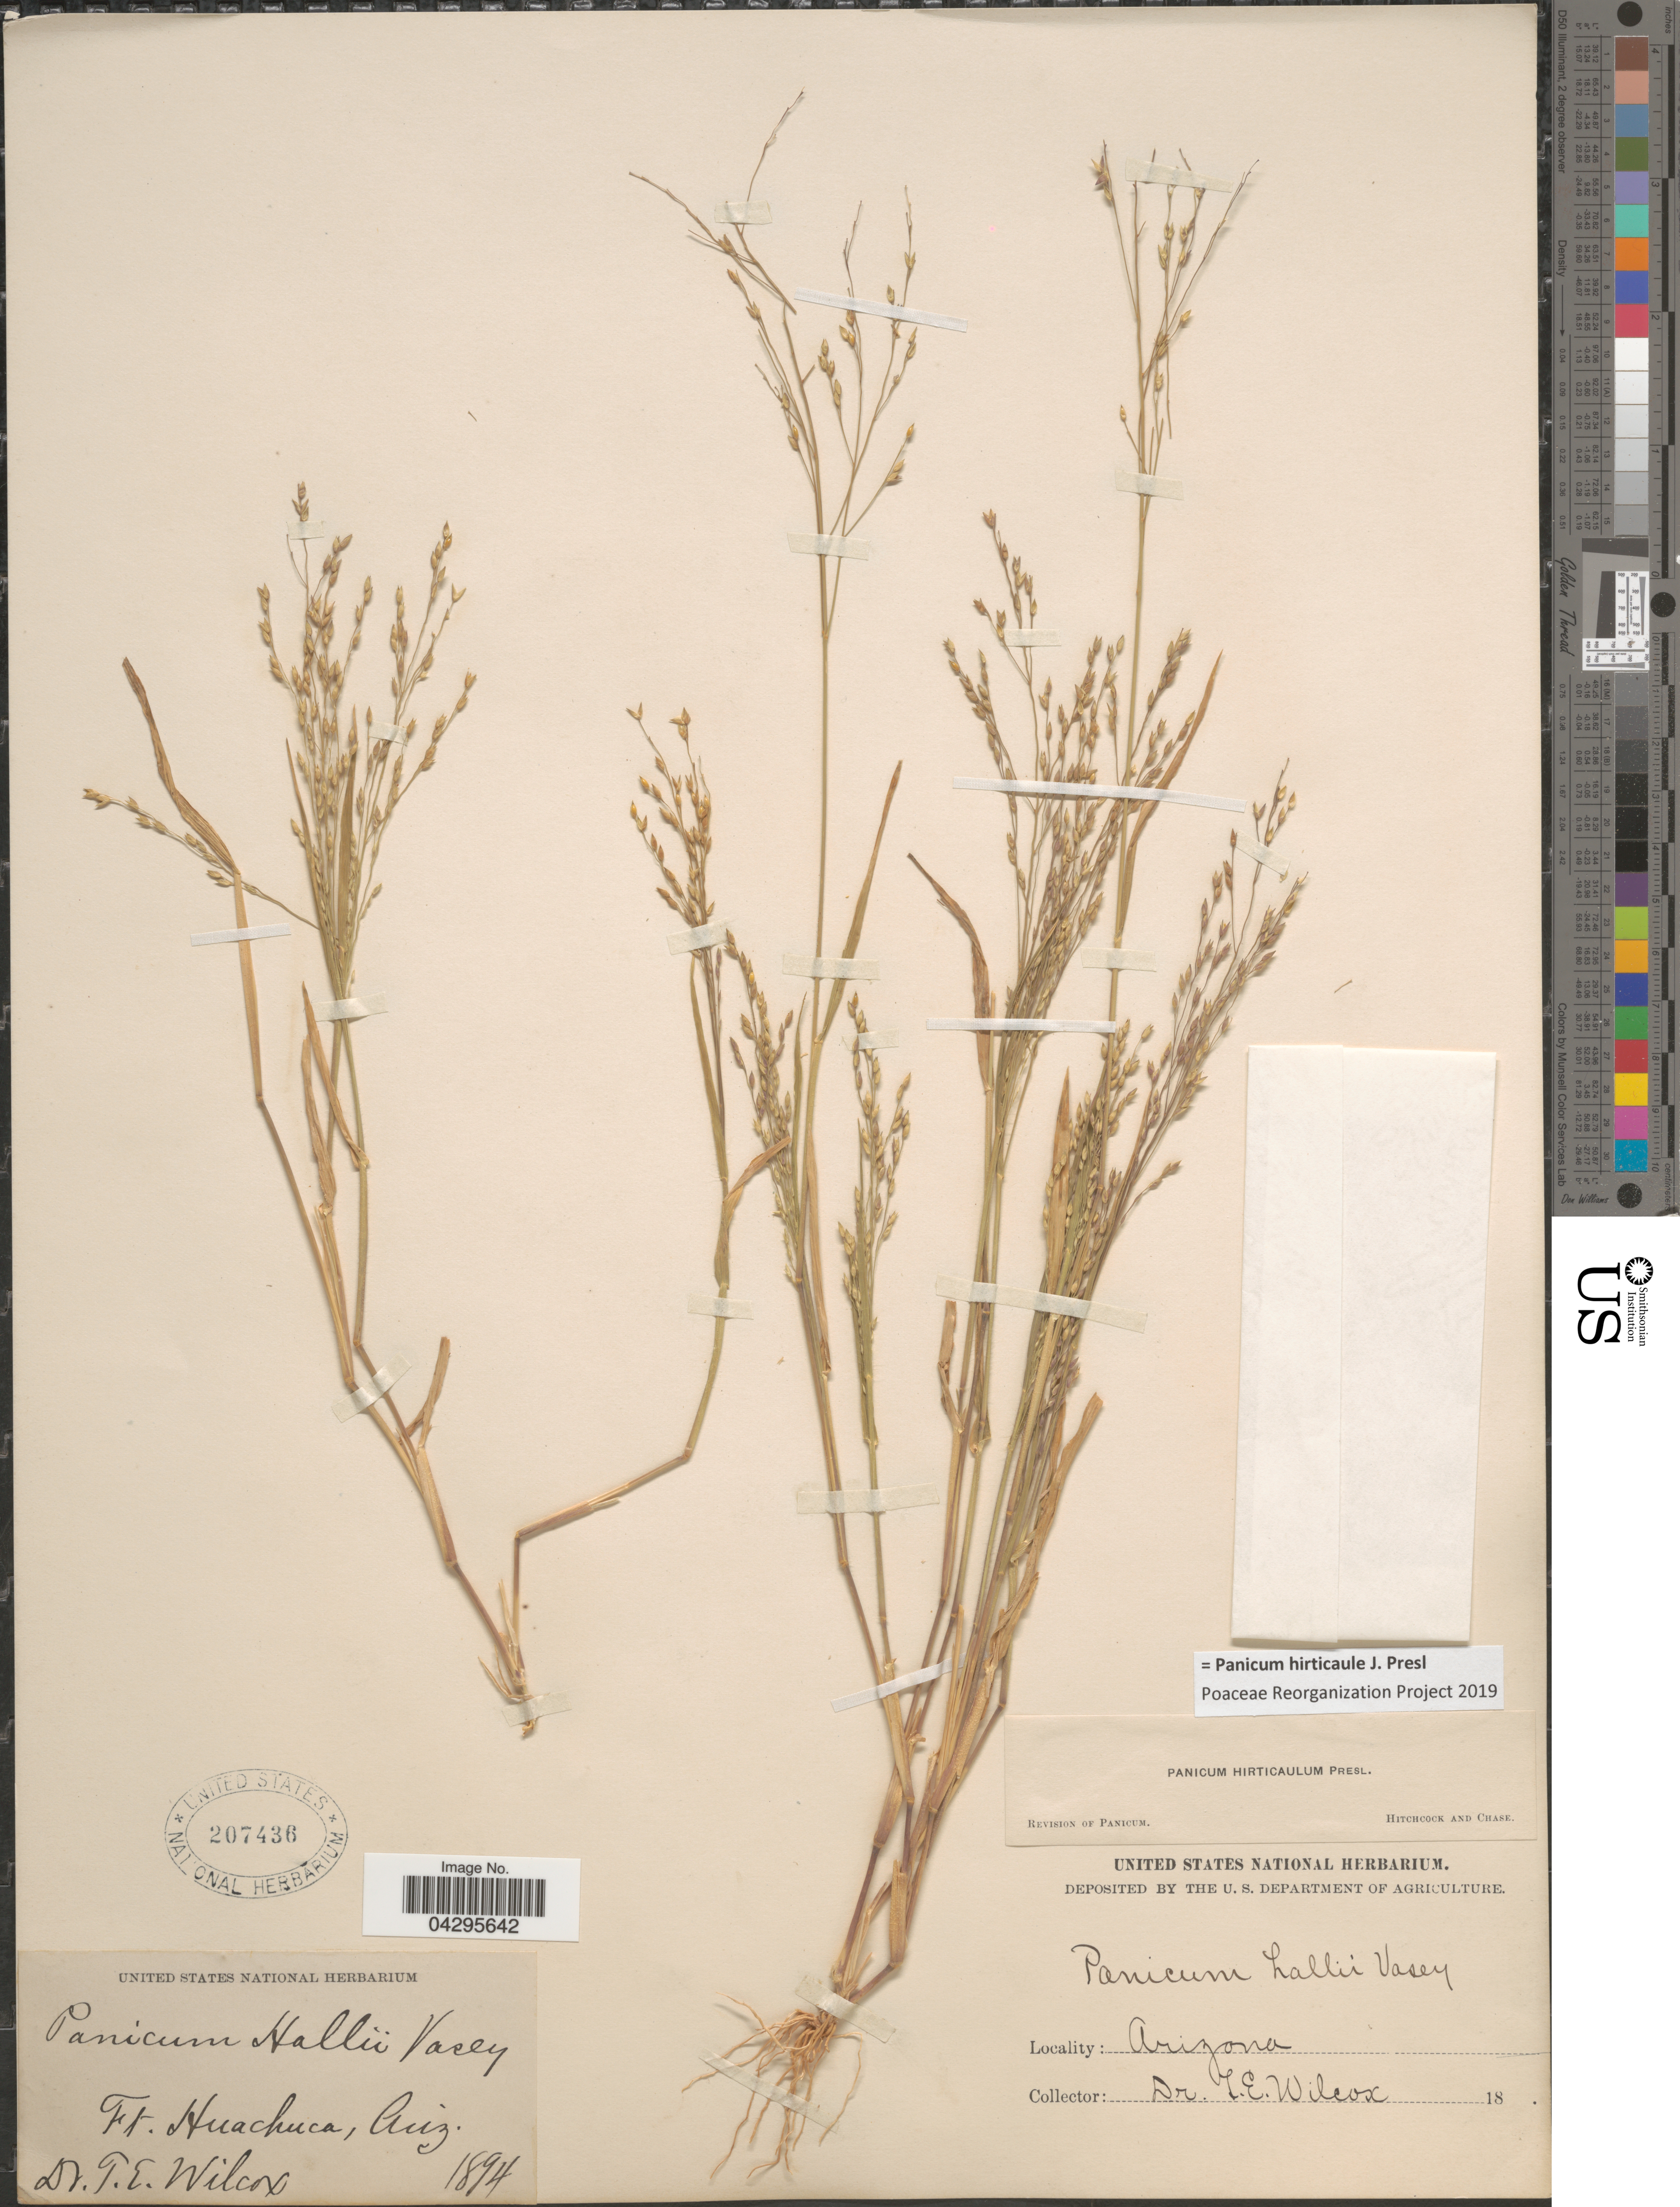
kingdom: Plantae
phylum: Tracheophyta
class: Liliopsida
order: Poales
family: Poaceae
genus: Panicum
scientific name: Panicum hirticaule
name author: J. Presl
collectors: T. E. Wilcox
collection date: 1894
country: United States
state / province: Arizona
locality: Ft. Huachuca.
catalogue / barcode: US 207436